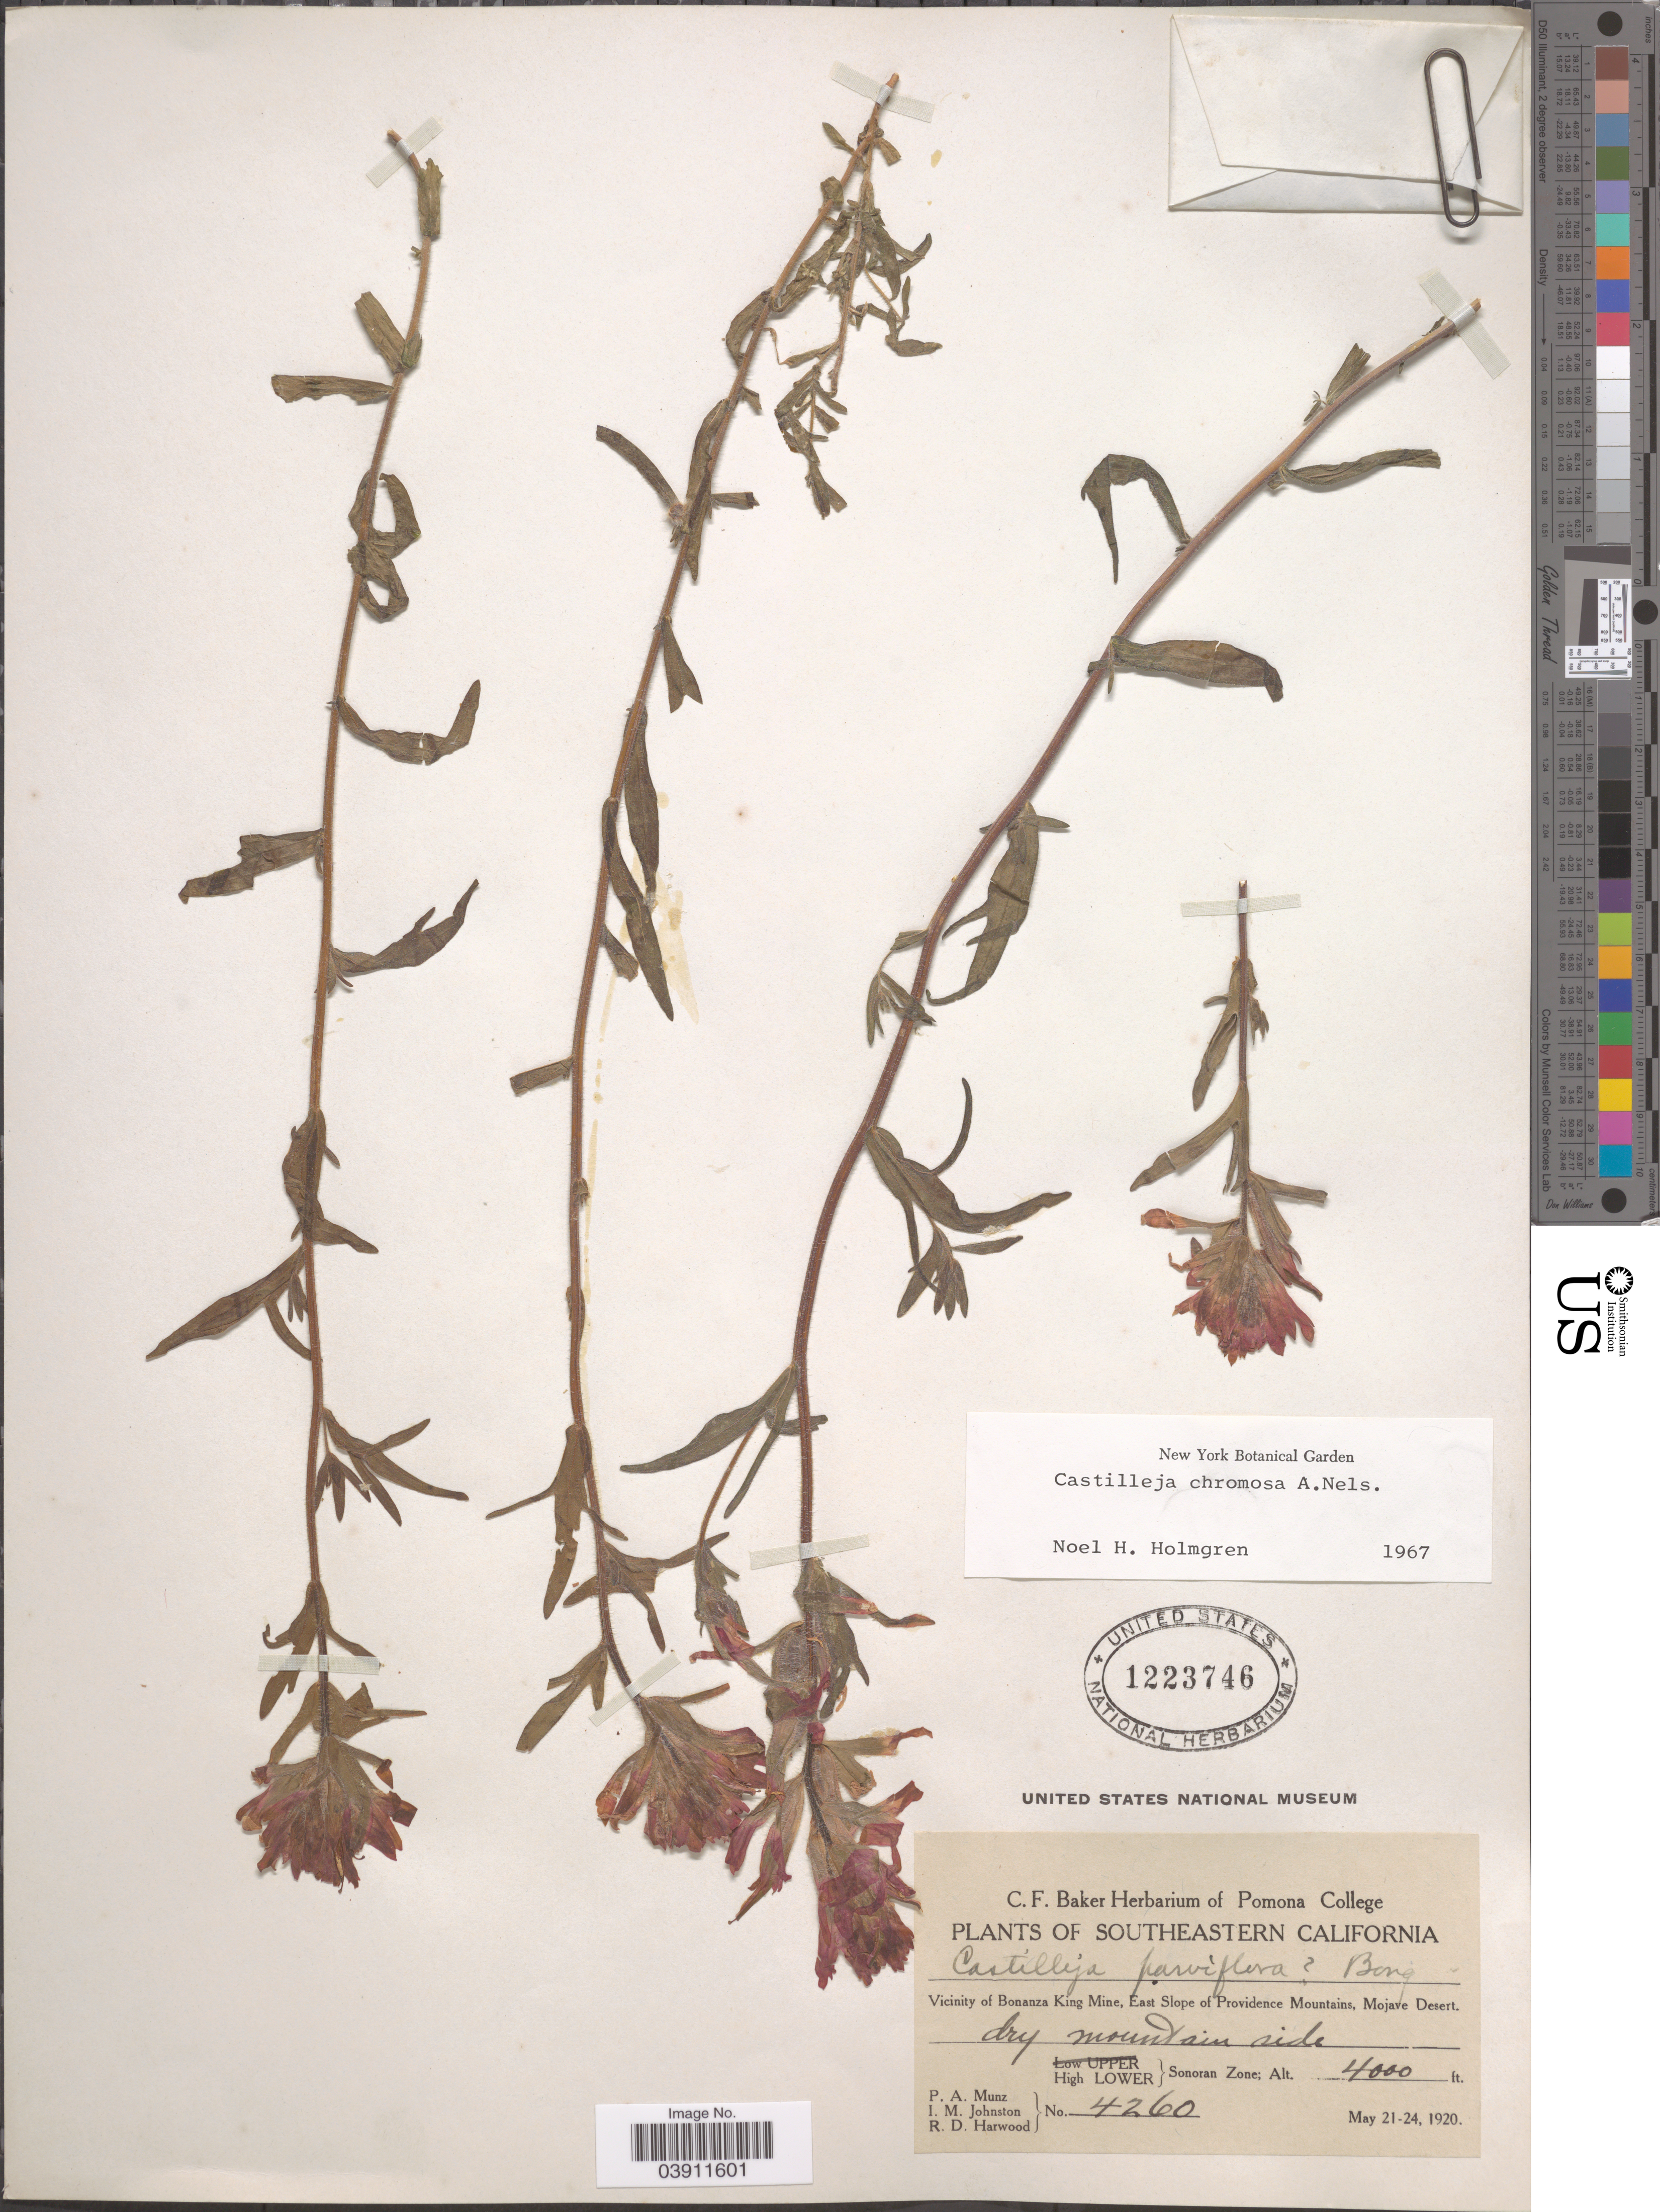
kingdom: Plantae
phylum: Tracheophyta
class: Magnoliopsida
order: Lamiales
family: Orobanchaceae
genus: Castilleja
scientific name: Castilleja chromosa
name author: A. Nelson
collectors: P. A. Munz, I.M. Johnston & R. Harwood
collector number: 4260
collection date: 1920-05-21/1920-05-24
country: United States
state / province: California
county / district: San Bernardino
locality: Southeastern California. Vicinity of Bonanza King Mine, East Slope of Providence Mountains, Mojave Desert. High Lower Sonoran Zone.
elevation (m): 1219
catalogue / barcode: US 1223746